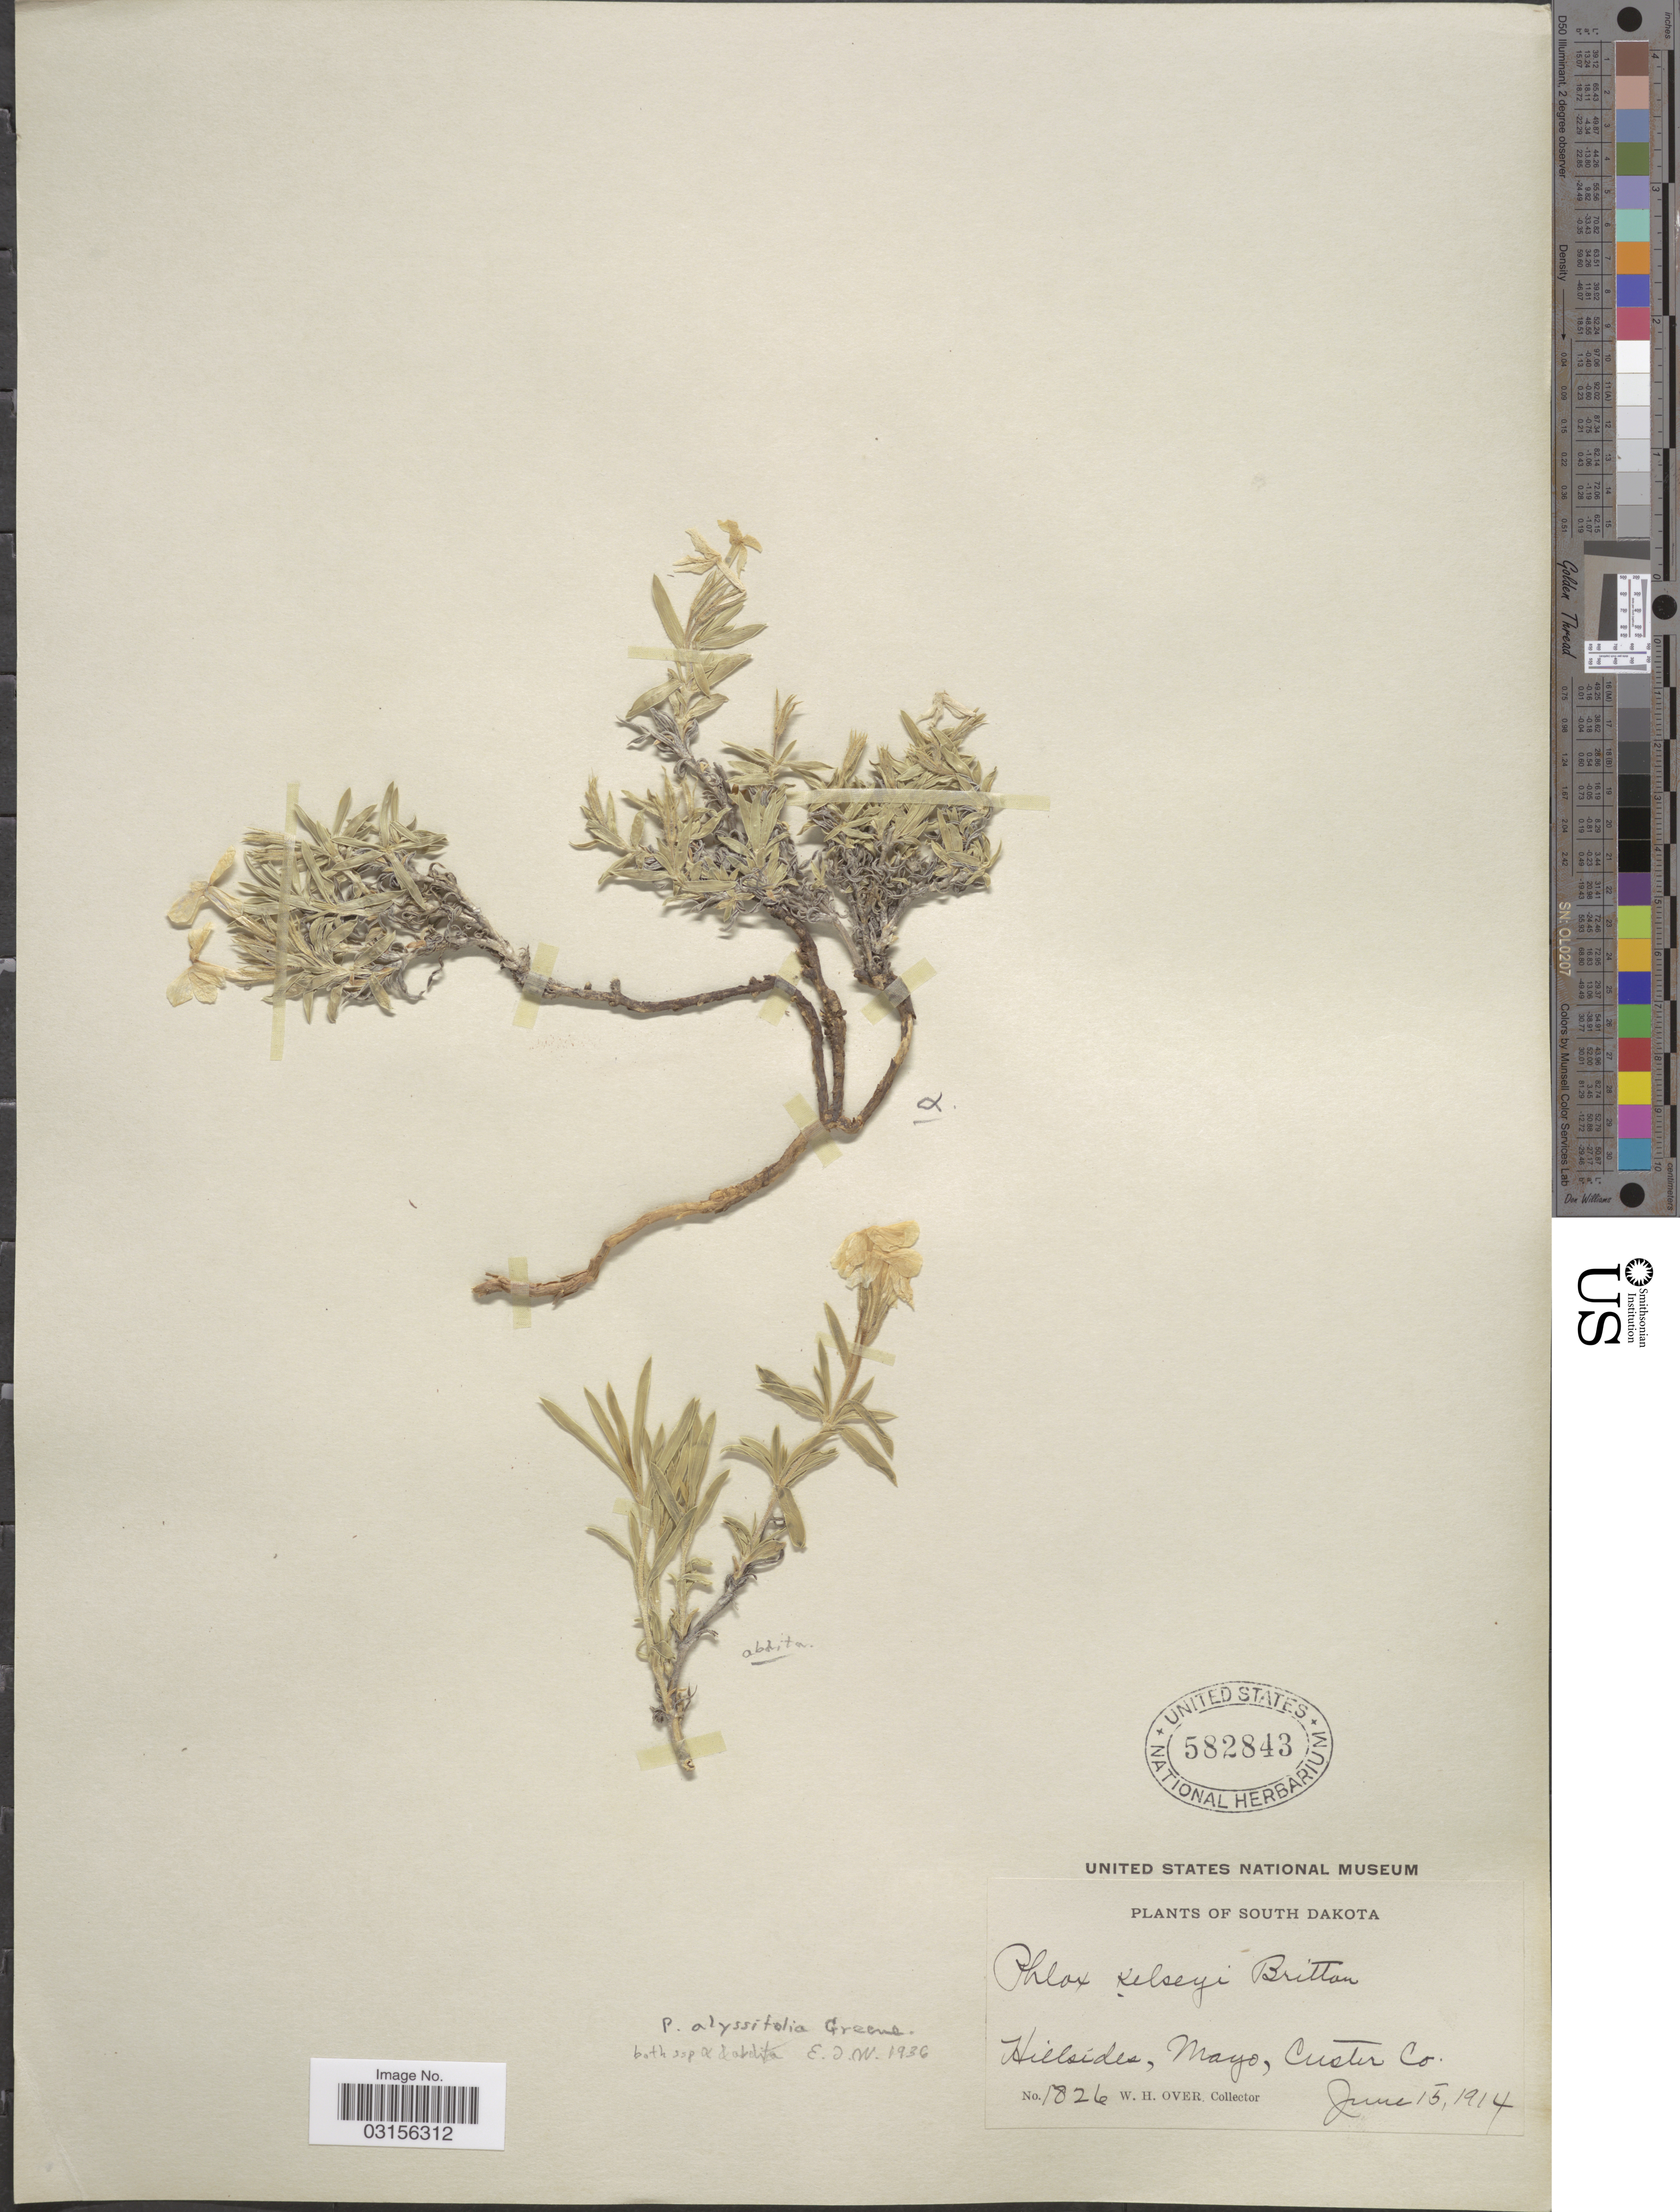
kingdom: Plantae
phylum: Tracheophyta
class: Magnoliopsida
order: Ericales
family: Polemoniaceae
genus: Phlox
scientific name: Phlox alyssifolia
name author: Greene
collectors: W. Over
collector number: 1826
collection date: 1914-06-15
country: United States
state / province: South Dakota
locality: Hillsides, Mayo, Custer Co.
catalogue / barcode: US 582843